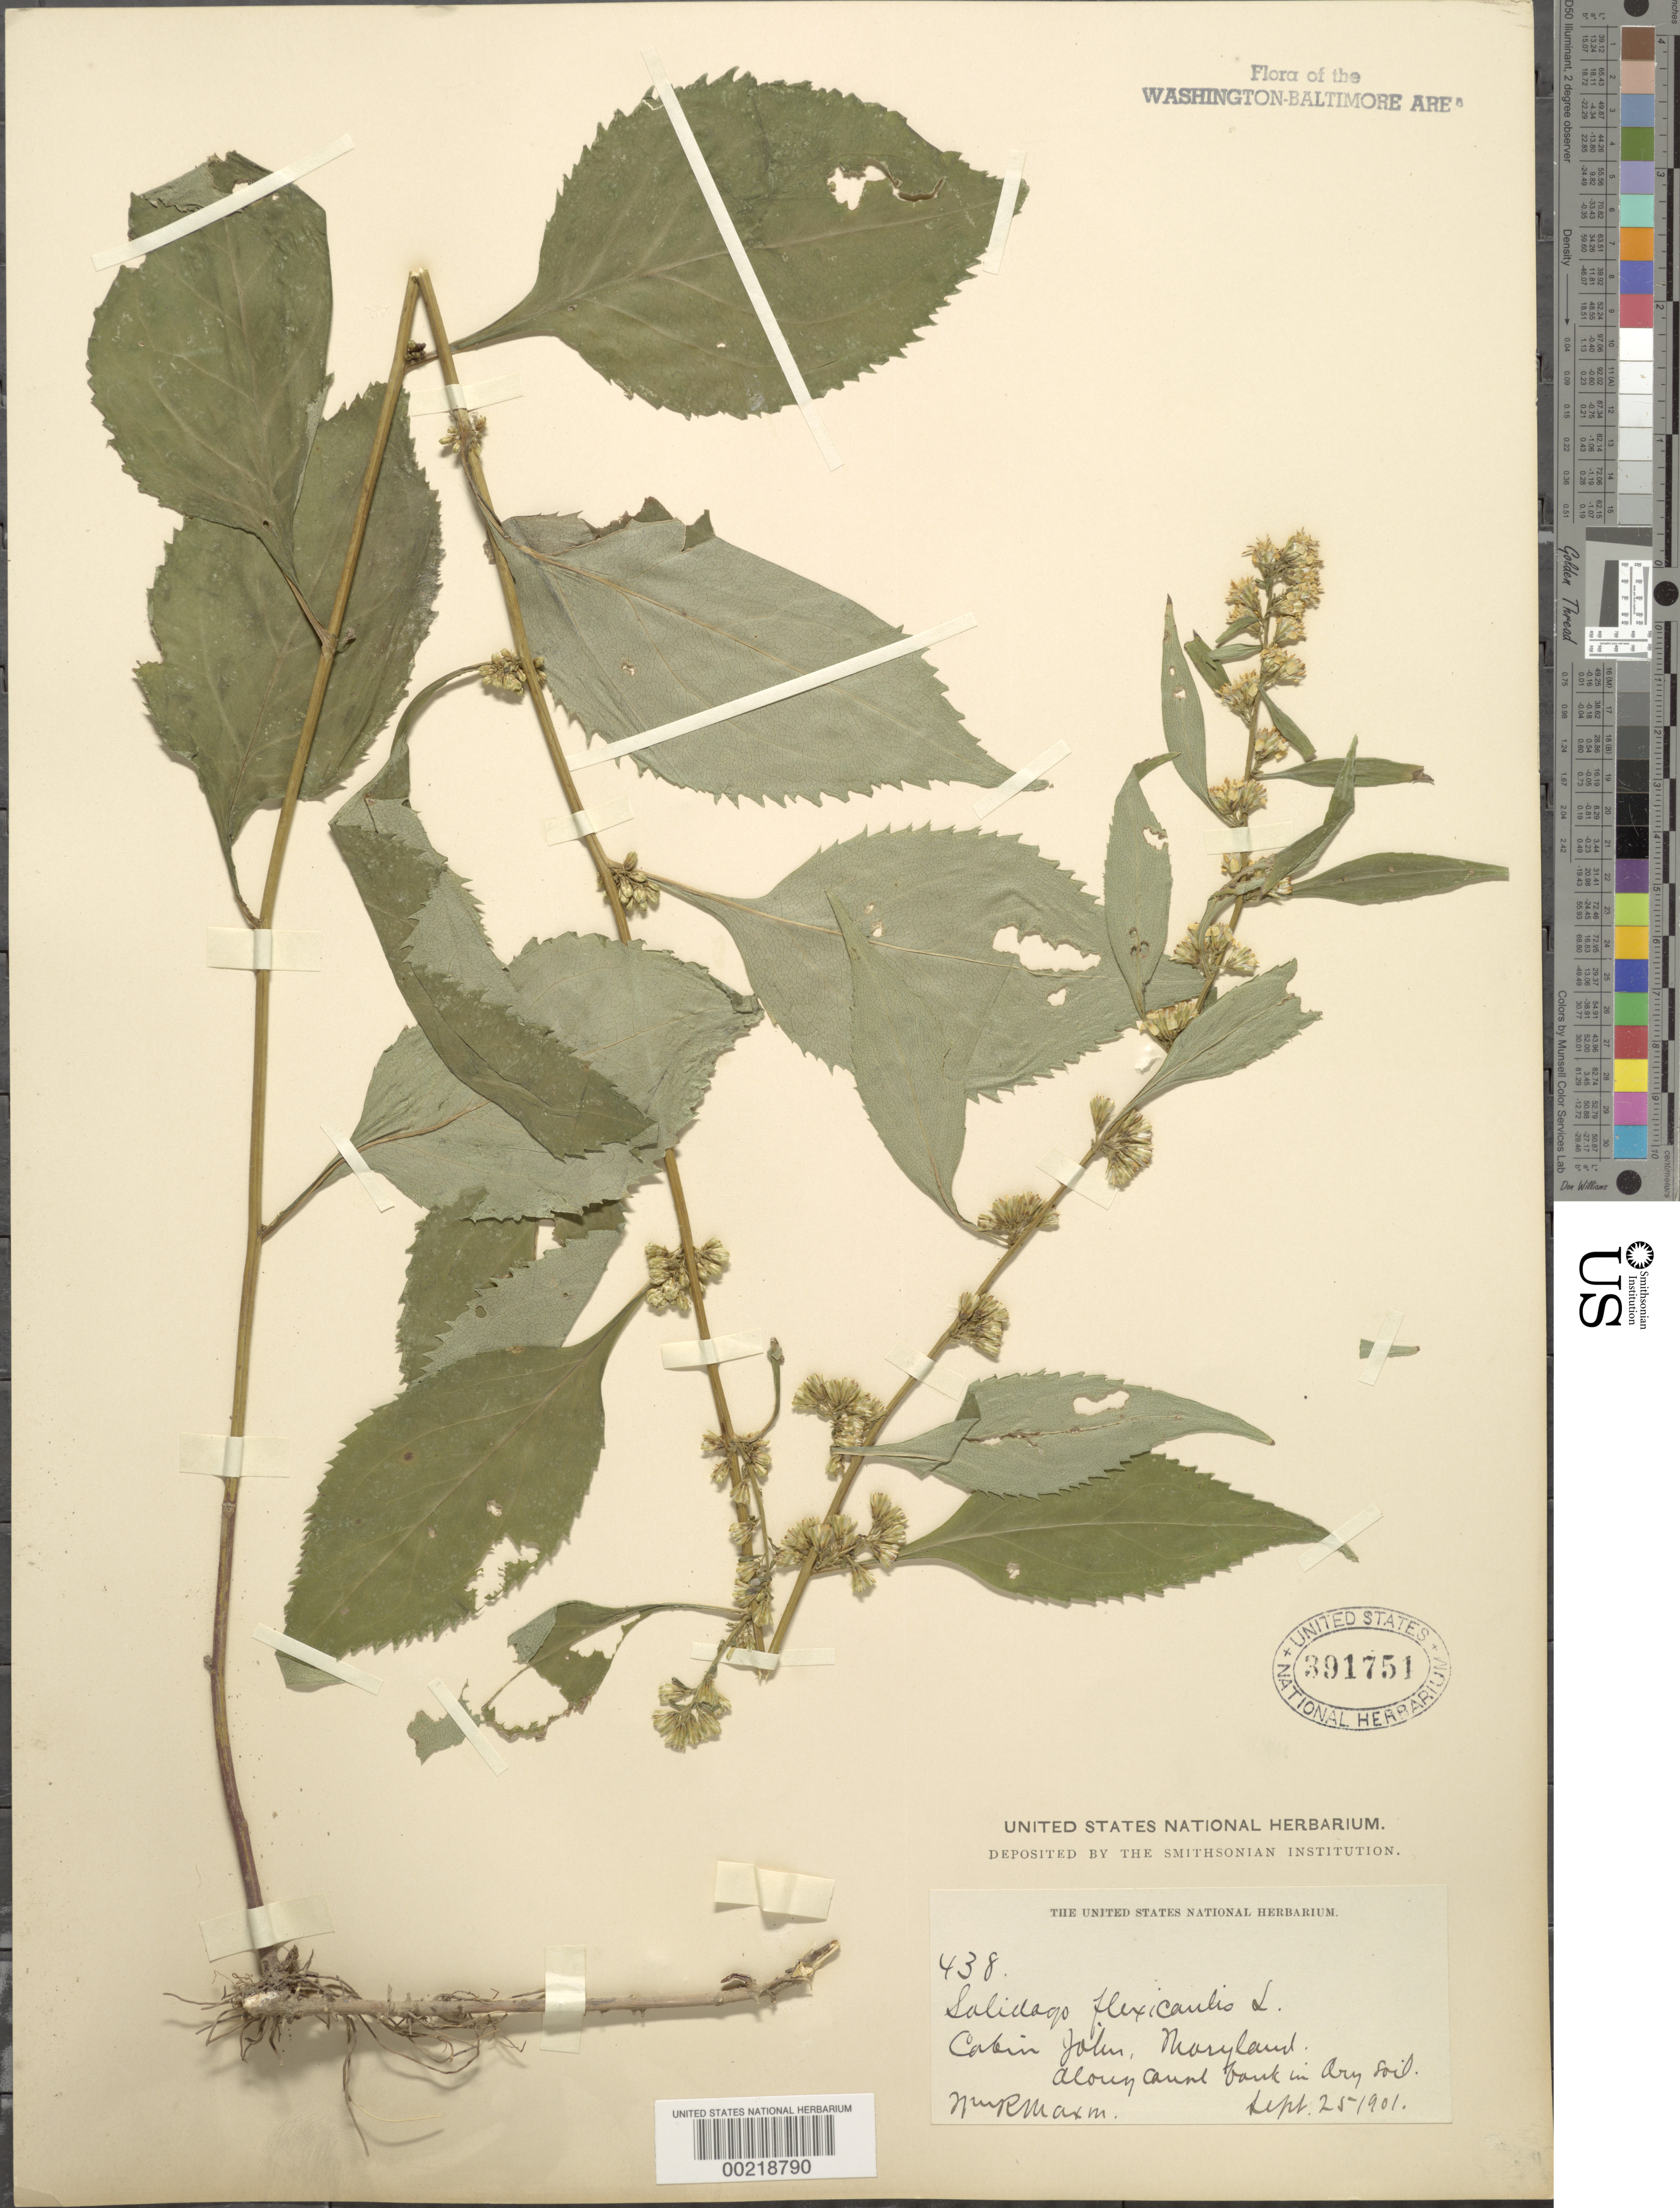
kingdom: Plantae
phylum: Tracheophyta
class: Magnoliopsida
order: Asterales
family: Asteraceae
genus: Solidago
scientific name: Solidago flexicaulis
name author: L.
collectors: W. R. Maxon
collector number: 438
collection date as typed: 25 Sep 1901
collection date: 1901-09-25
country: United States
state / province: Maryland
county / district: Montgomery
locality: Cabin John C. & O. Canal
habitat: Canal bank, dry soil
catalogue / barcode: US 391751